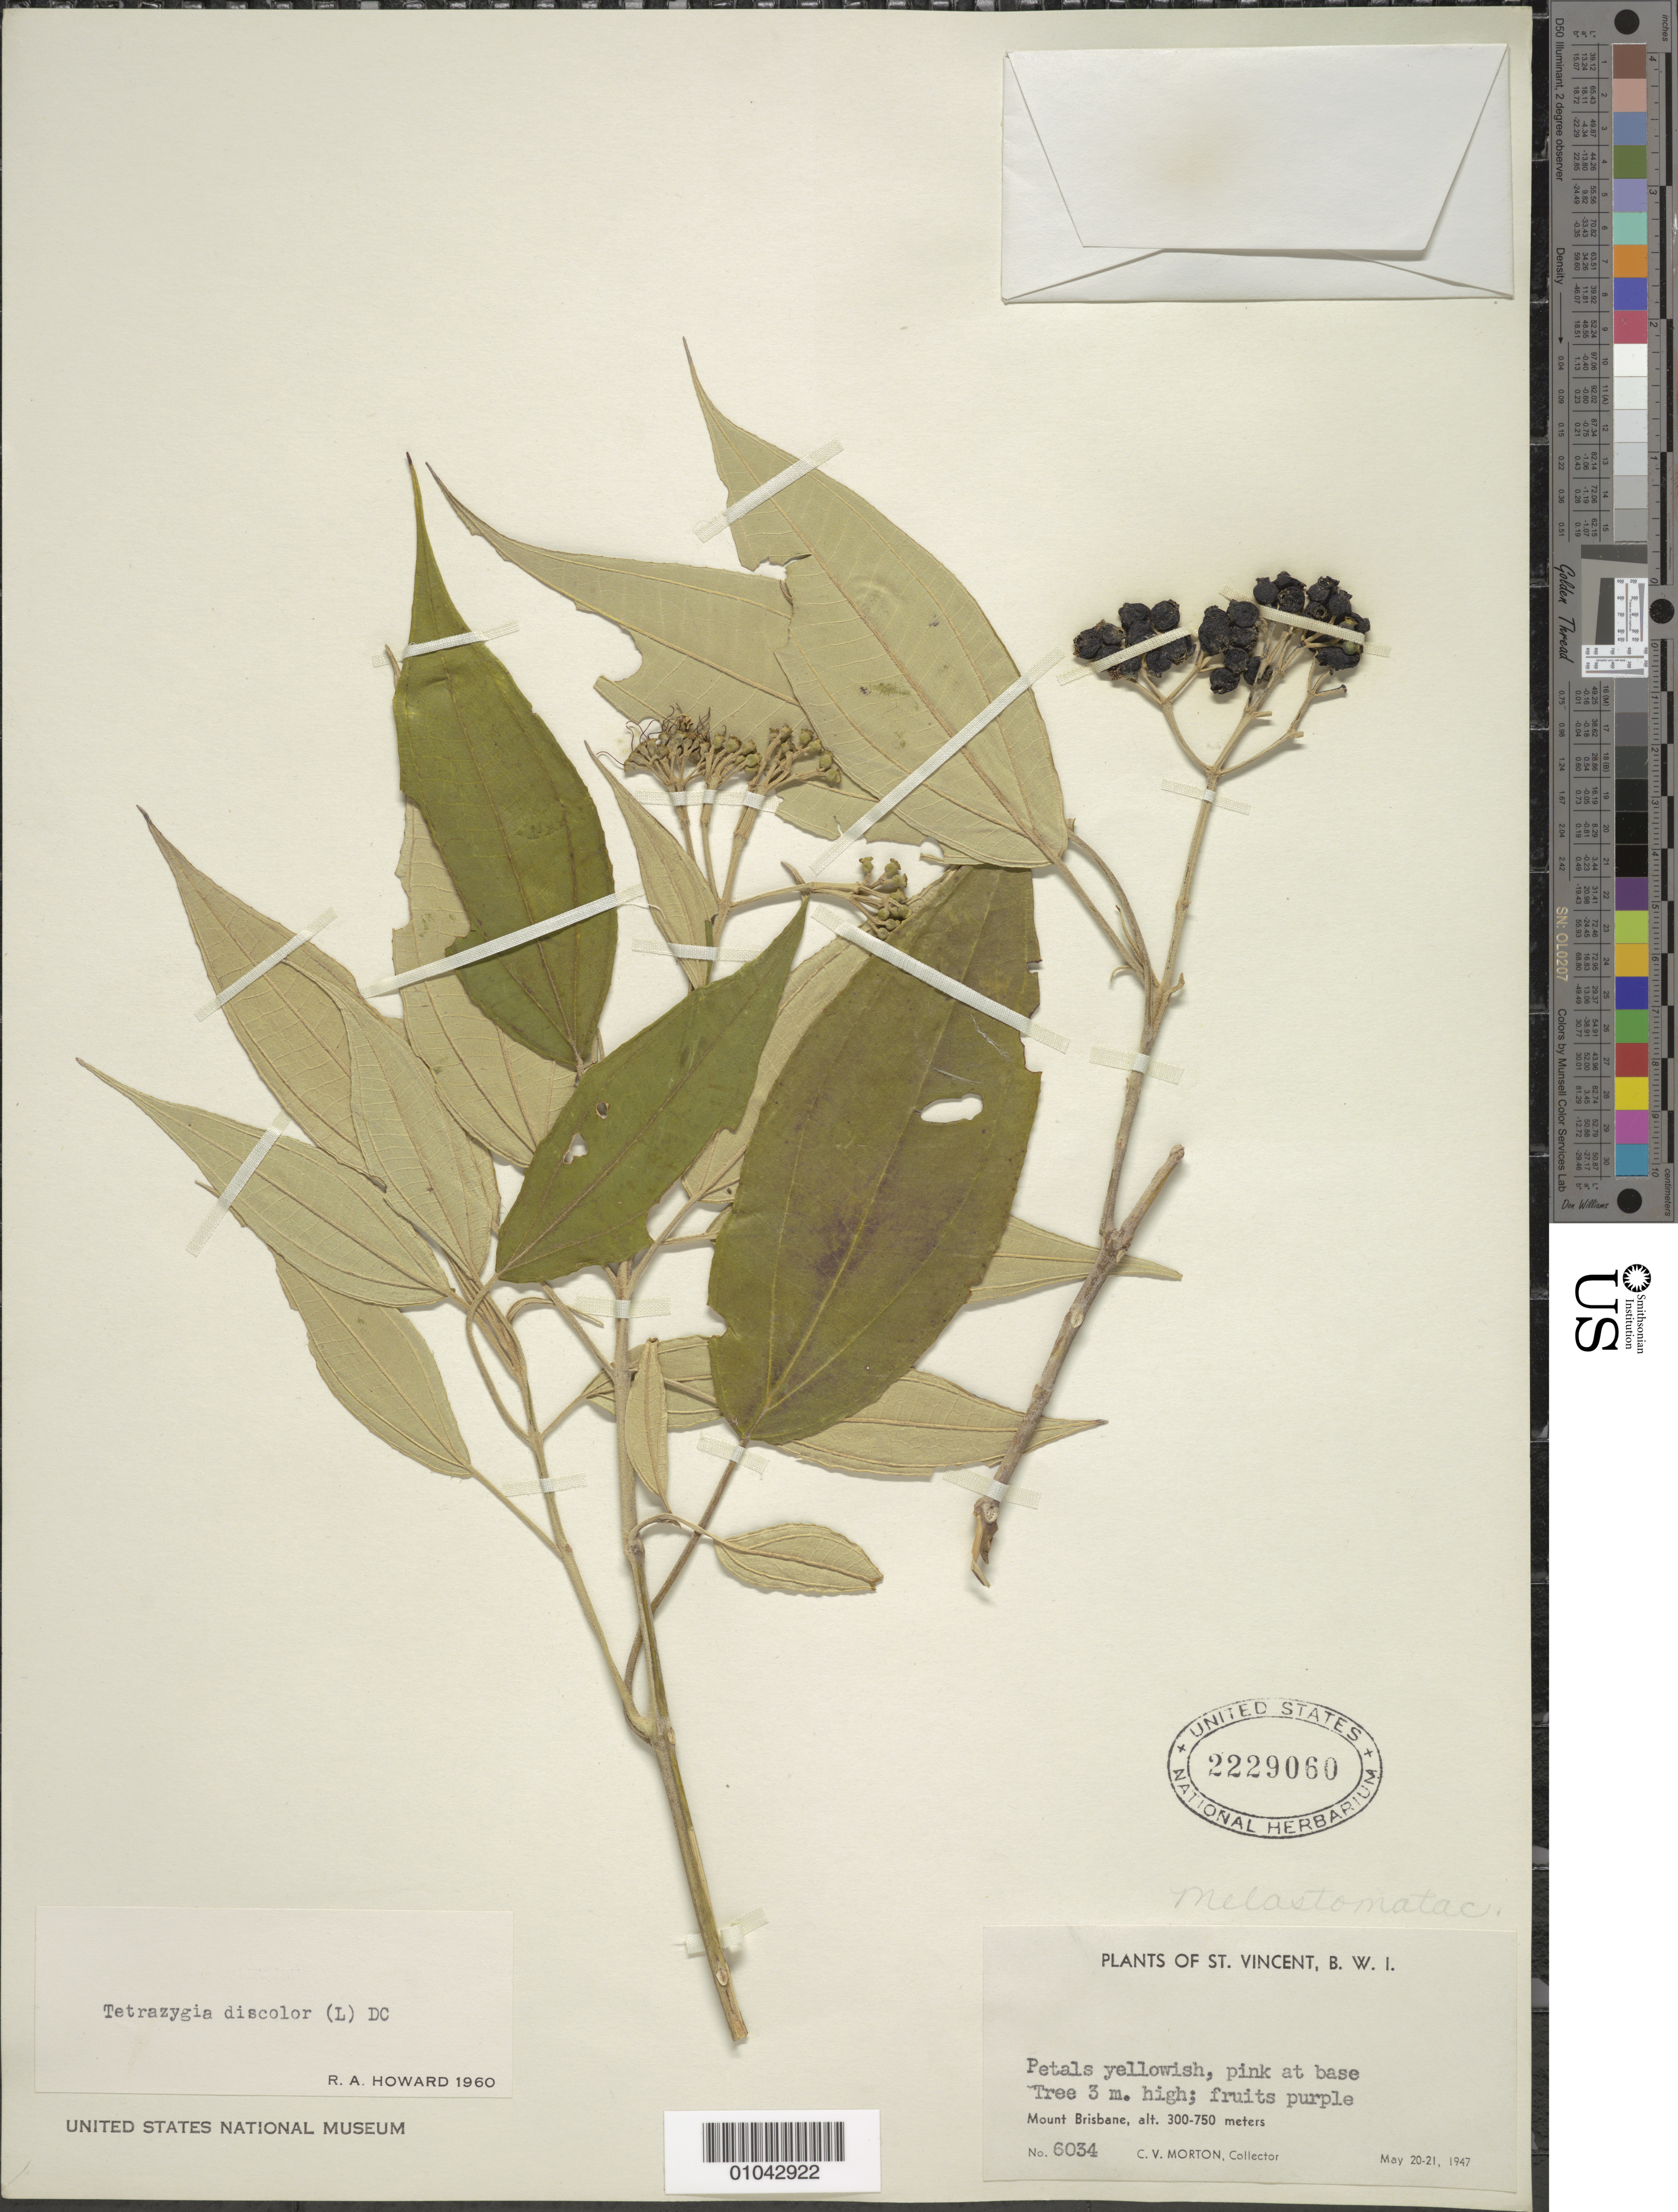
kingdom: Plantae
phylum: Tracheophyta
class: Magnoliopsida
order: Myrtales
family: Melastomataceae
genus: Tetrazygia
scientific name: Tetrazygia discolor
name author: (L.) DC.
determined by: Howard, R. A.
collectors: C. V. Morton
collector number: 6034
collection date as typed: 20 May 1947 to 21 May 1947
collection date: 1947-05-20/1947-05-21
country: St. Vincent - Grenadines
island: St. Vincent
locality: Mount Brisbane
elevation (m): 300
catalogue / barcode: US 2229060